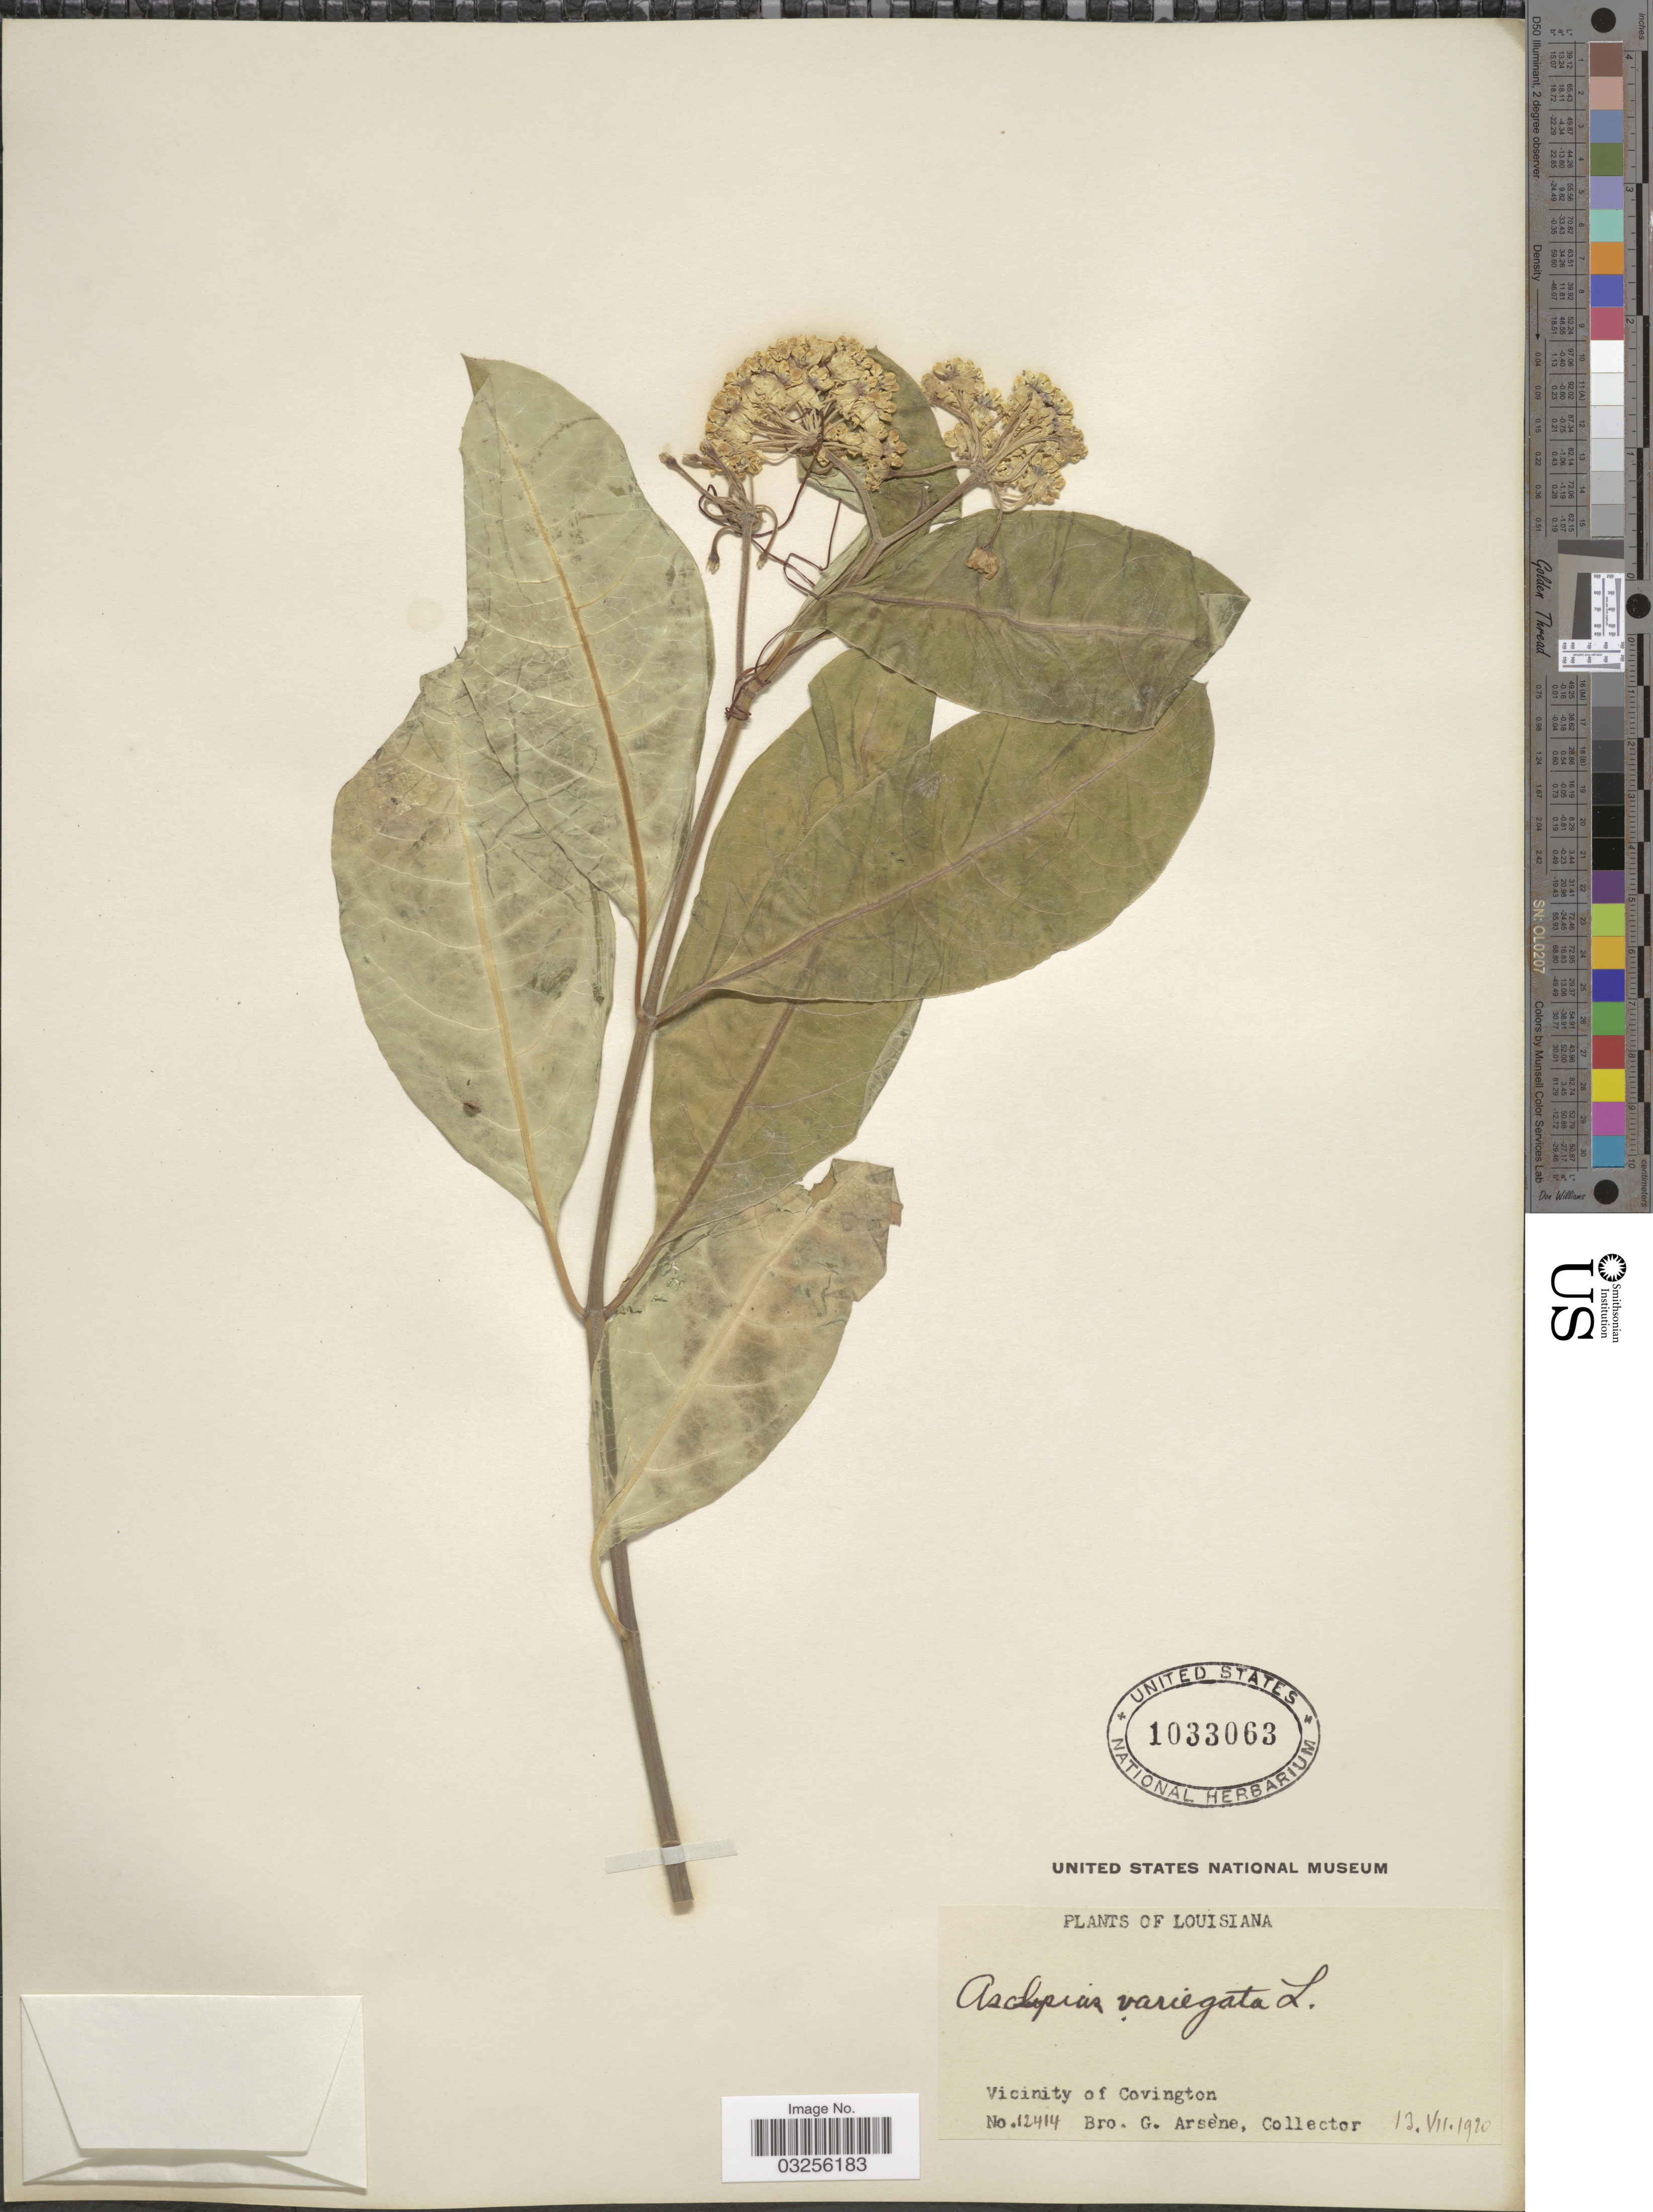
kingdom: Plantae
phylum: Tracheophyta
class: Magnoliopsida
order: Gentianales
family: Apocynaceae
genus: Asclepias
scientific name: Asclepias variegata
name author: L.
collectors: Bro. G. Arsène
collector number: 12414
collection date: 1920-07-13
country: United States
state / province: Louisiana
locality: Vicinity of Covington.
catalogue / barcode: US 1033063